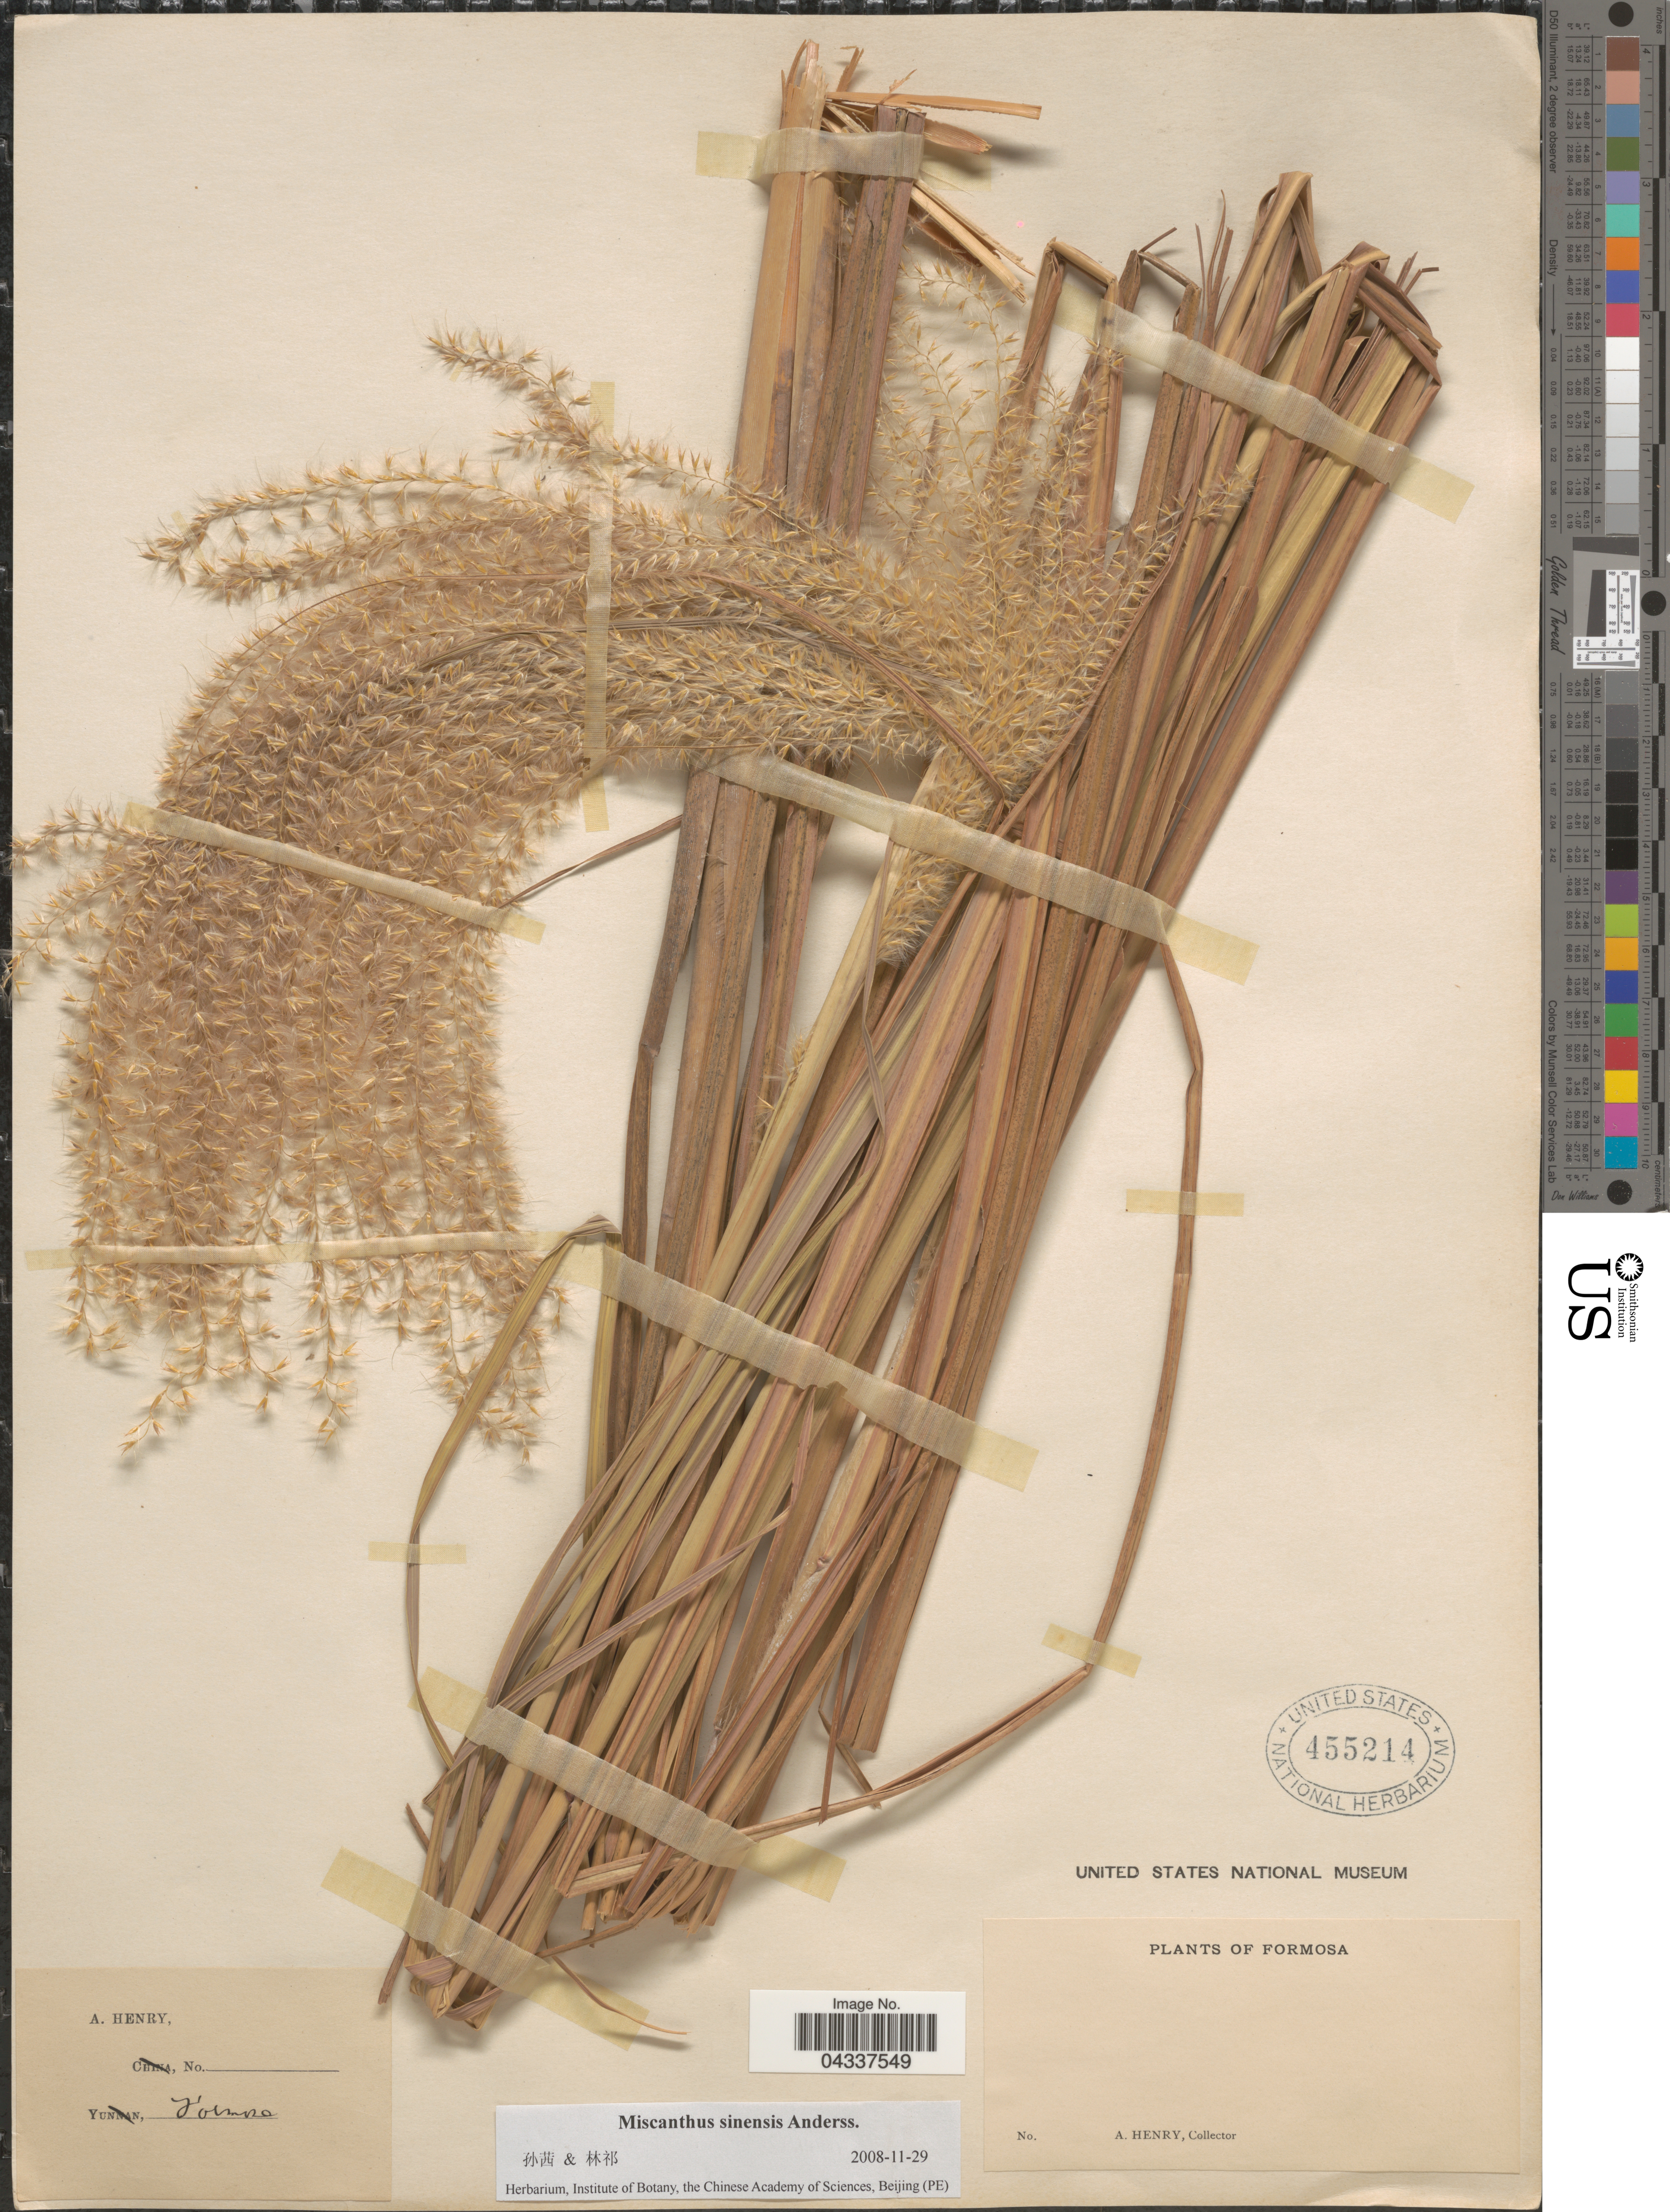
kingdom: Plantae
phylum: Tracheophyta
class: Liliopsida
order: Poales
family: Poaceae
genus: Miscanthus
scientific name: Miscanthus sinensis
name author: Andersson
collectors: A. Henry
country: Taiwan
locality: Formosa.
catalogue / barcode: US 455214